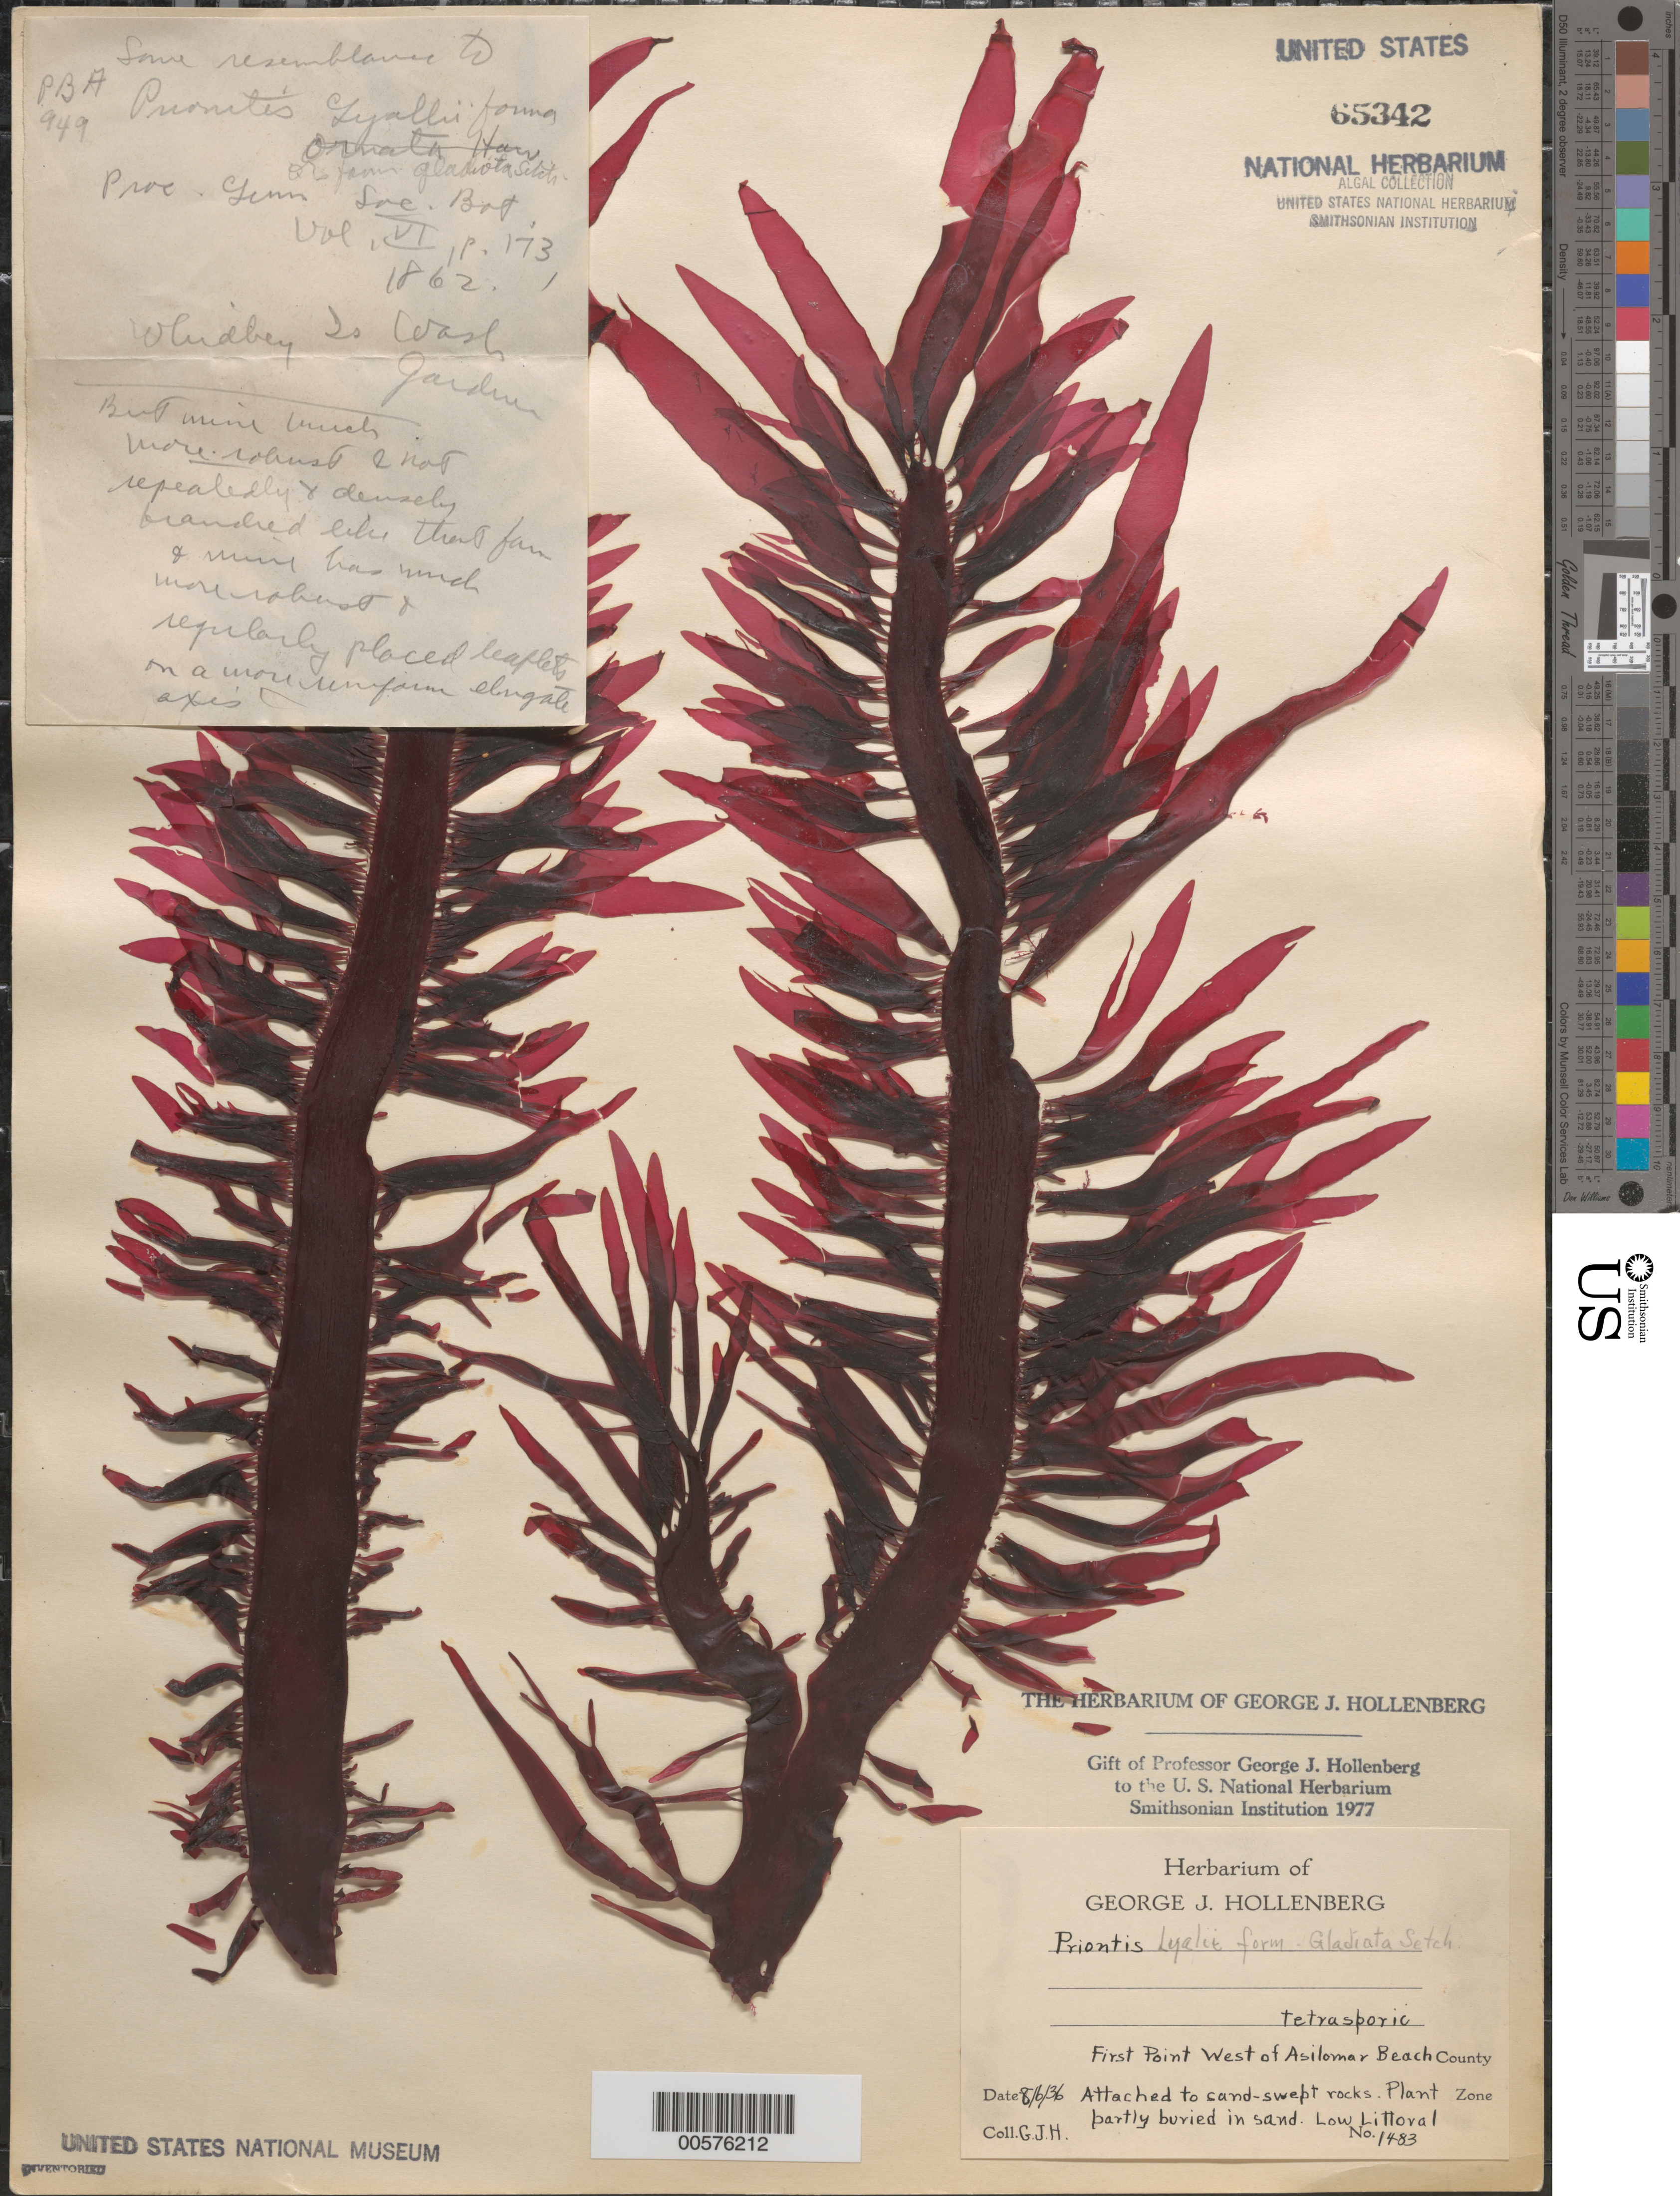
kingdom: Plantae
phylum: Rhodophyta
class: Florideophyceae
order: Cryptonemiales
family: Cryptonemiaceae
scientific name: Prionitis sternbergii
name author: (C. Agardh) J. Agardh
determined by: Algae name updating Project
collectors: G. Hollenberg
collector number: GJH 1483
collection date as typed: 06 Aug 1936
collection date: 1936-08-06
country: United States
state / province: California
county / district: Monterey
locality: First point west of Asilomar Beach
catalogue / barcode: US 65342